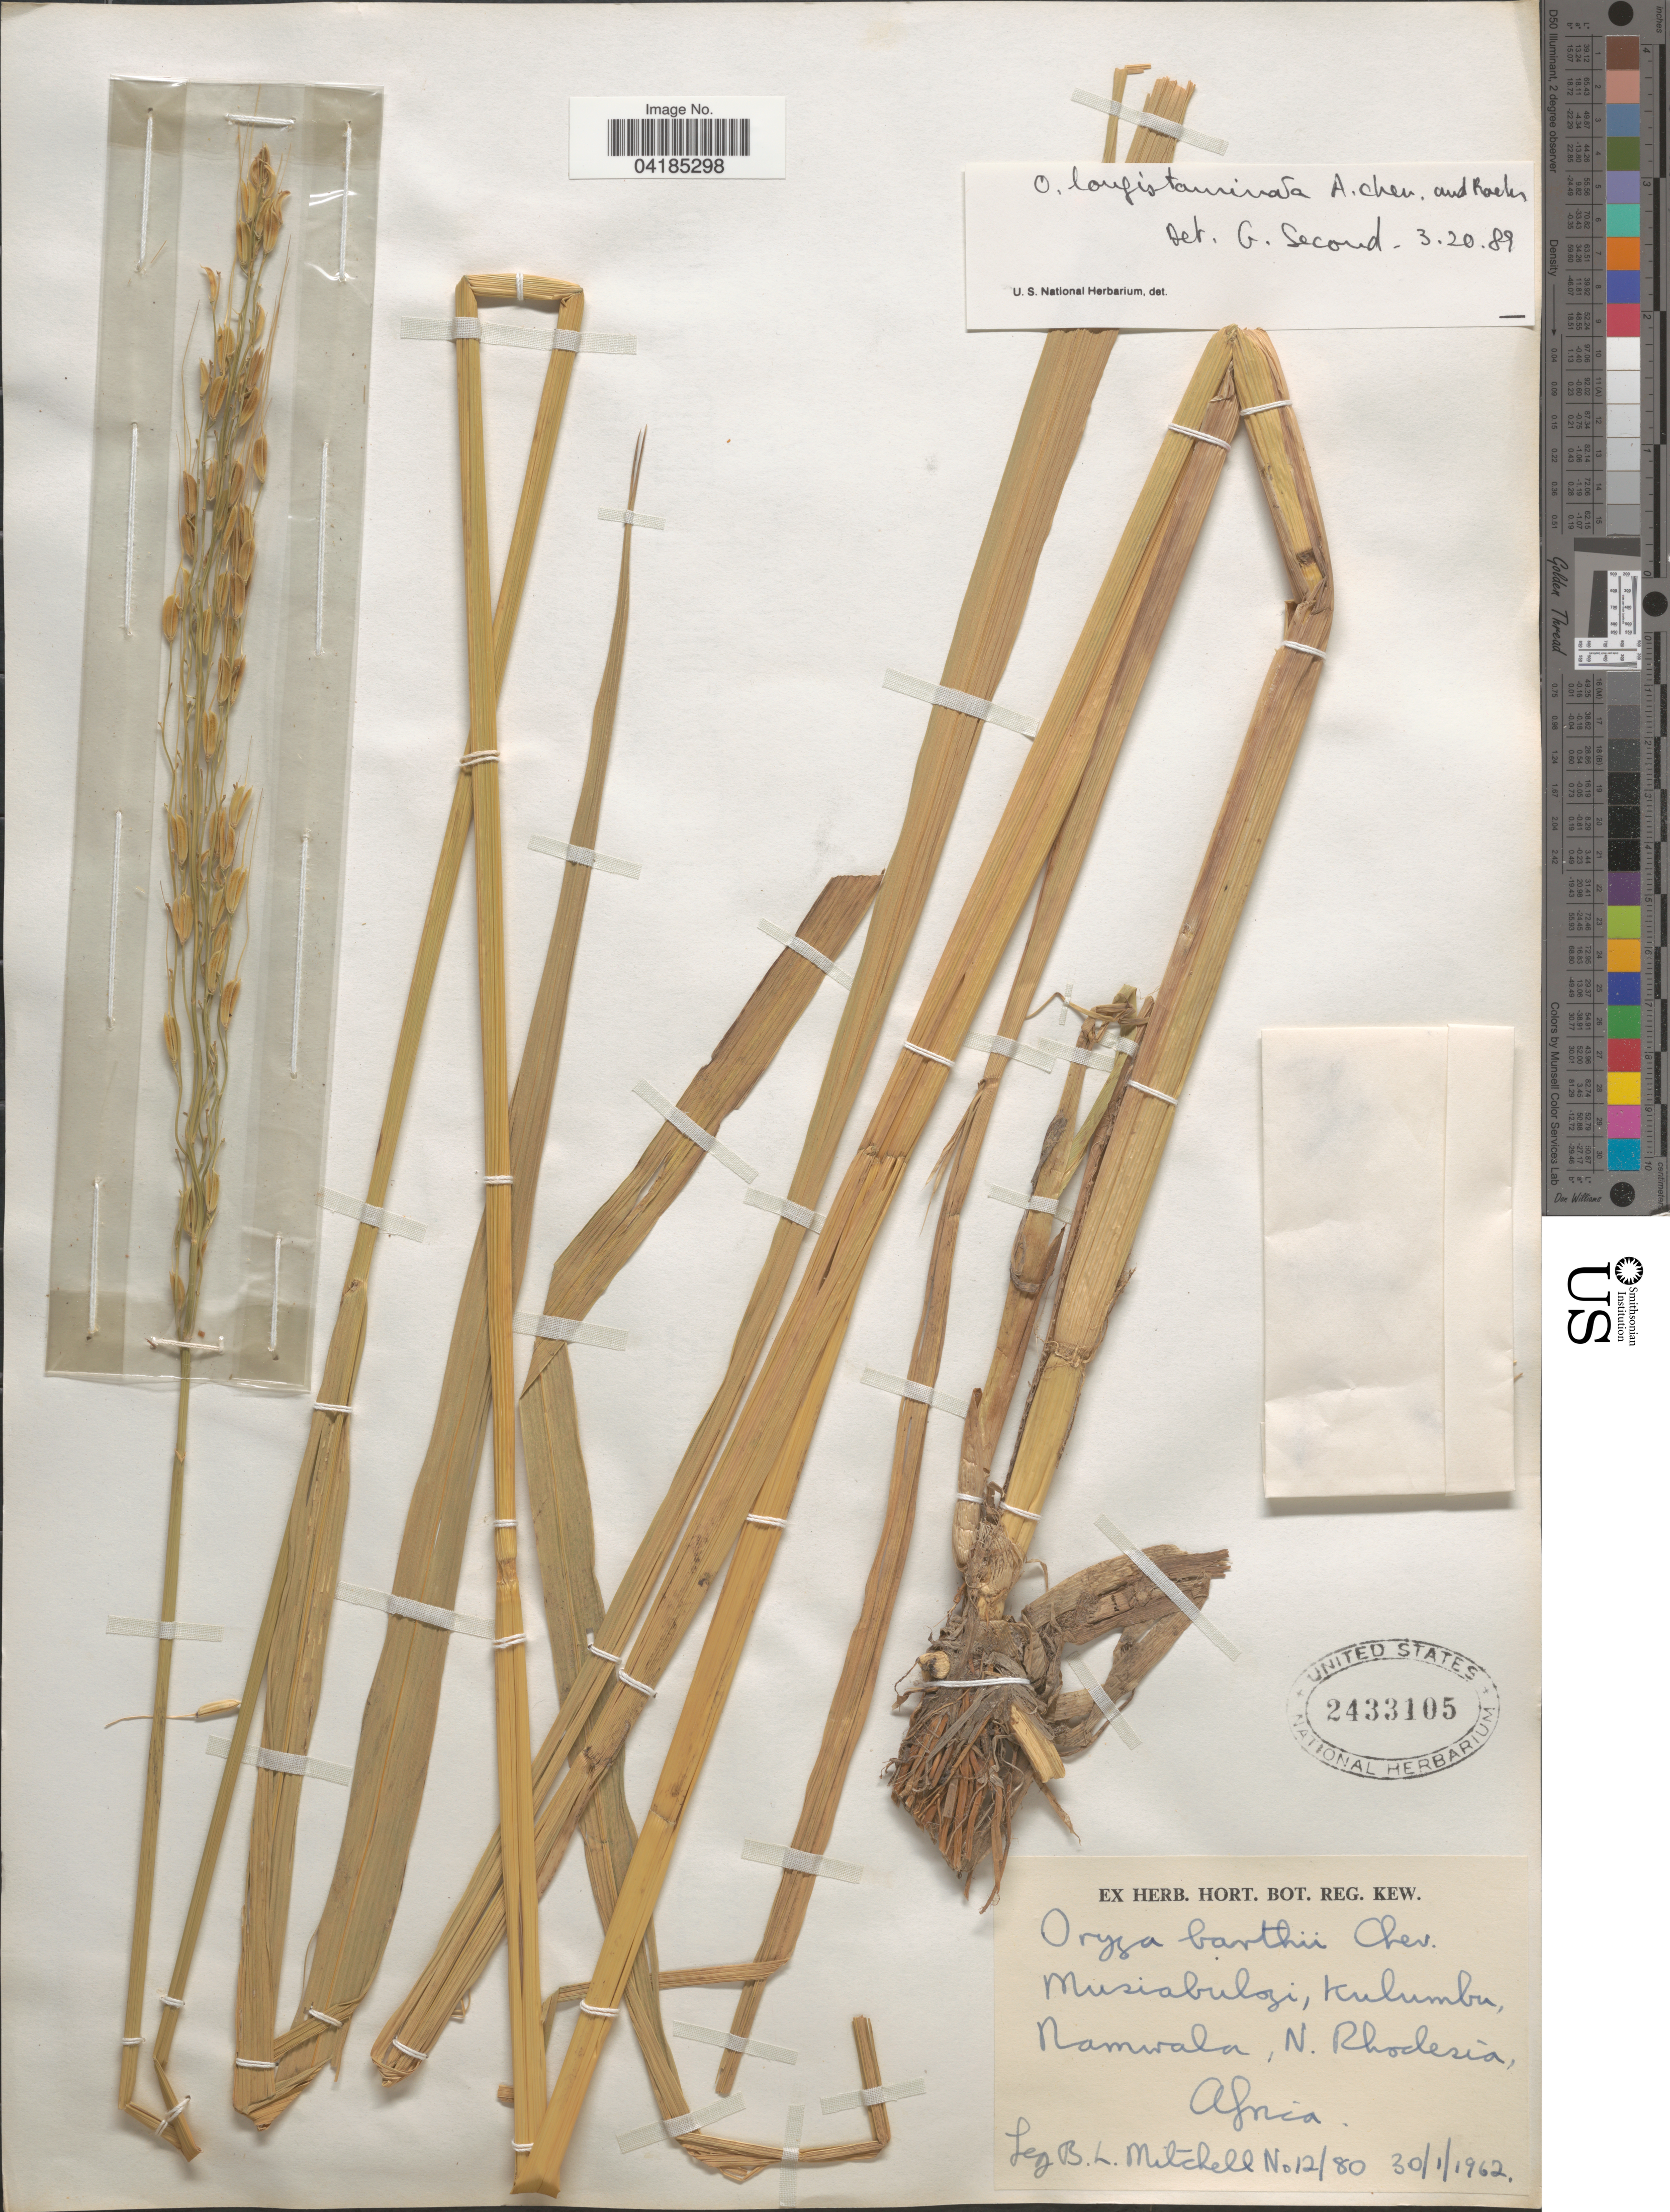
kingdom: Plantae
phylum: Tracheophyta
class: Liliopsida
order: Poales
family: Poaceae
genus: Oryza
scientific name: Oryza longistaminata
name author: A. Chev. & Roehr.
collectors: B. Mitchell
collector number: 12/80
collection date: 1962-01-30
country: Zimbabwe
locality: Musiabulozi, Kulumbu, Namwala, N. Rhodesia.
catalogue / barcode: US 2433105